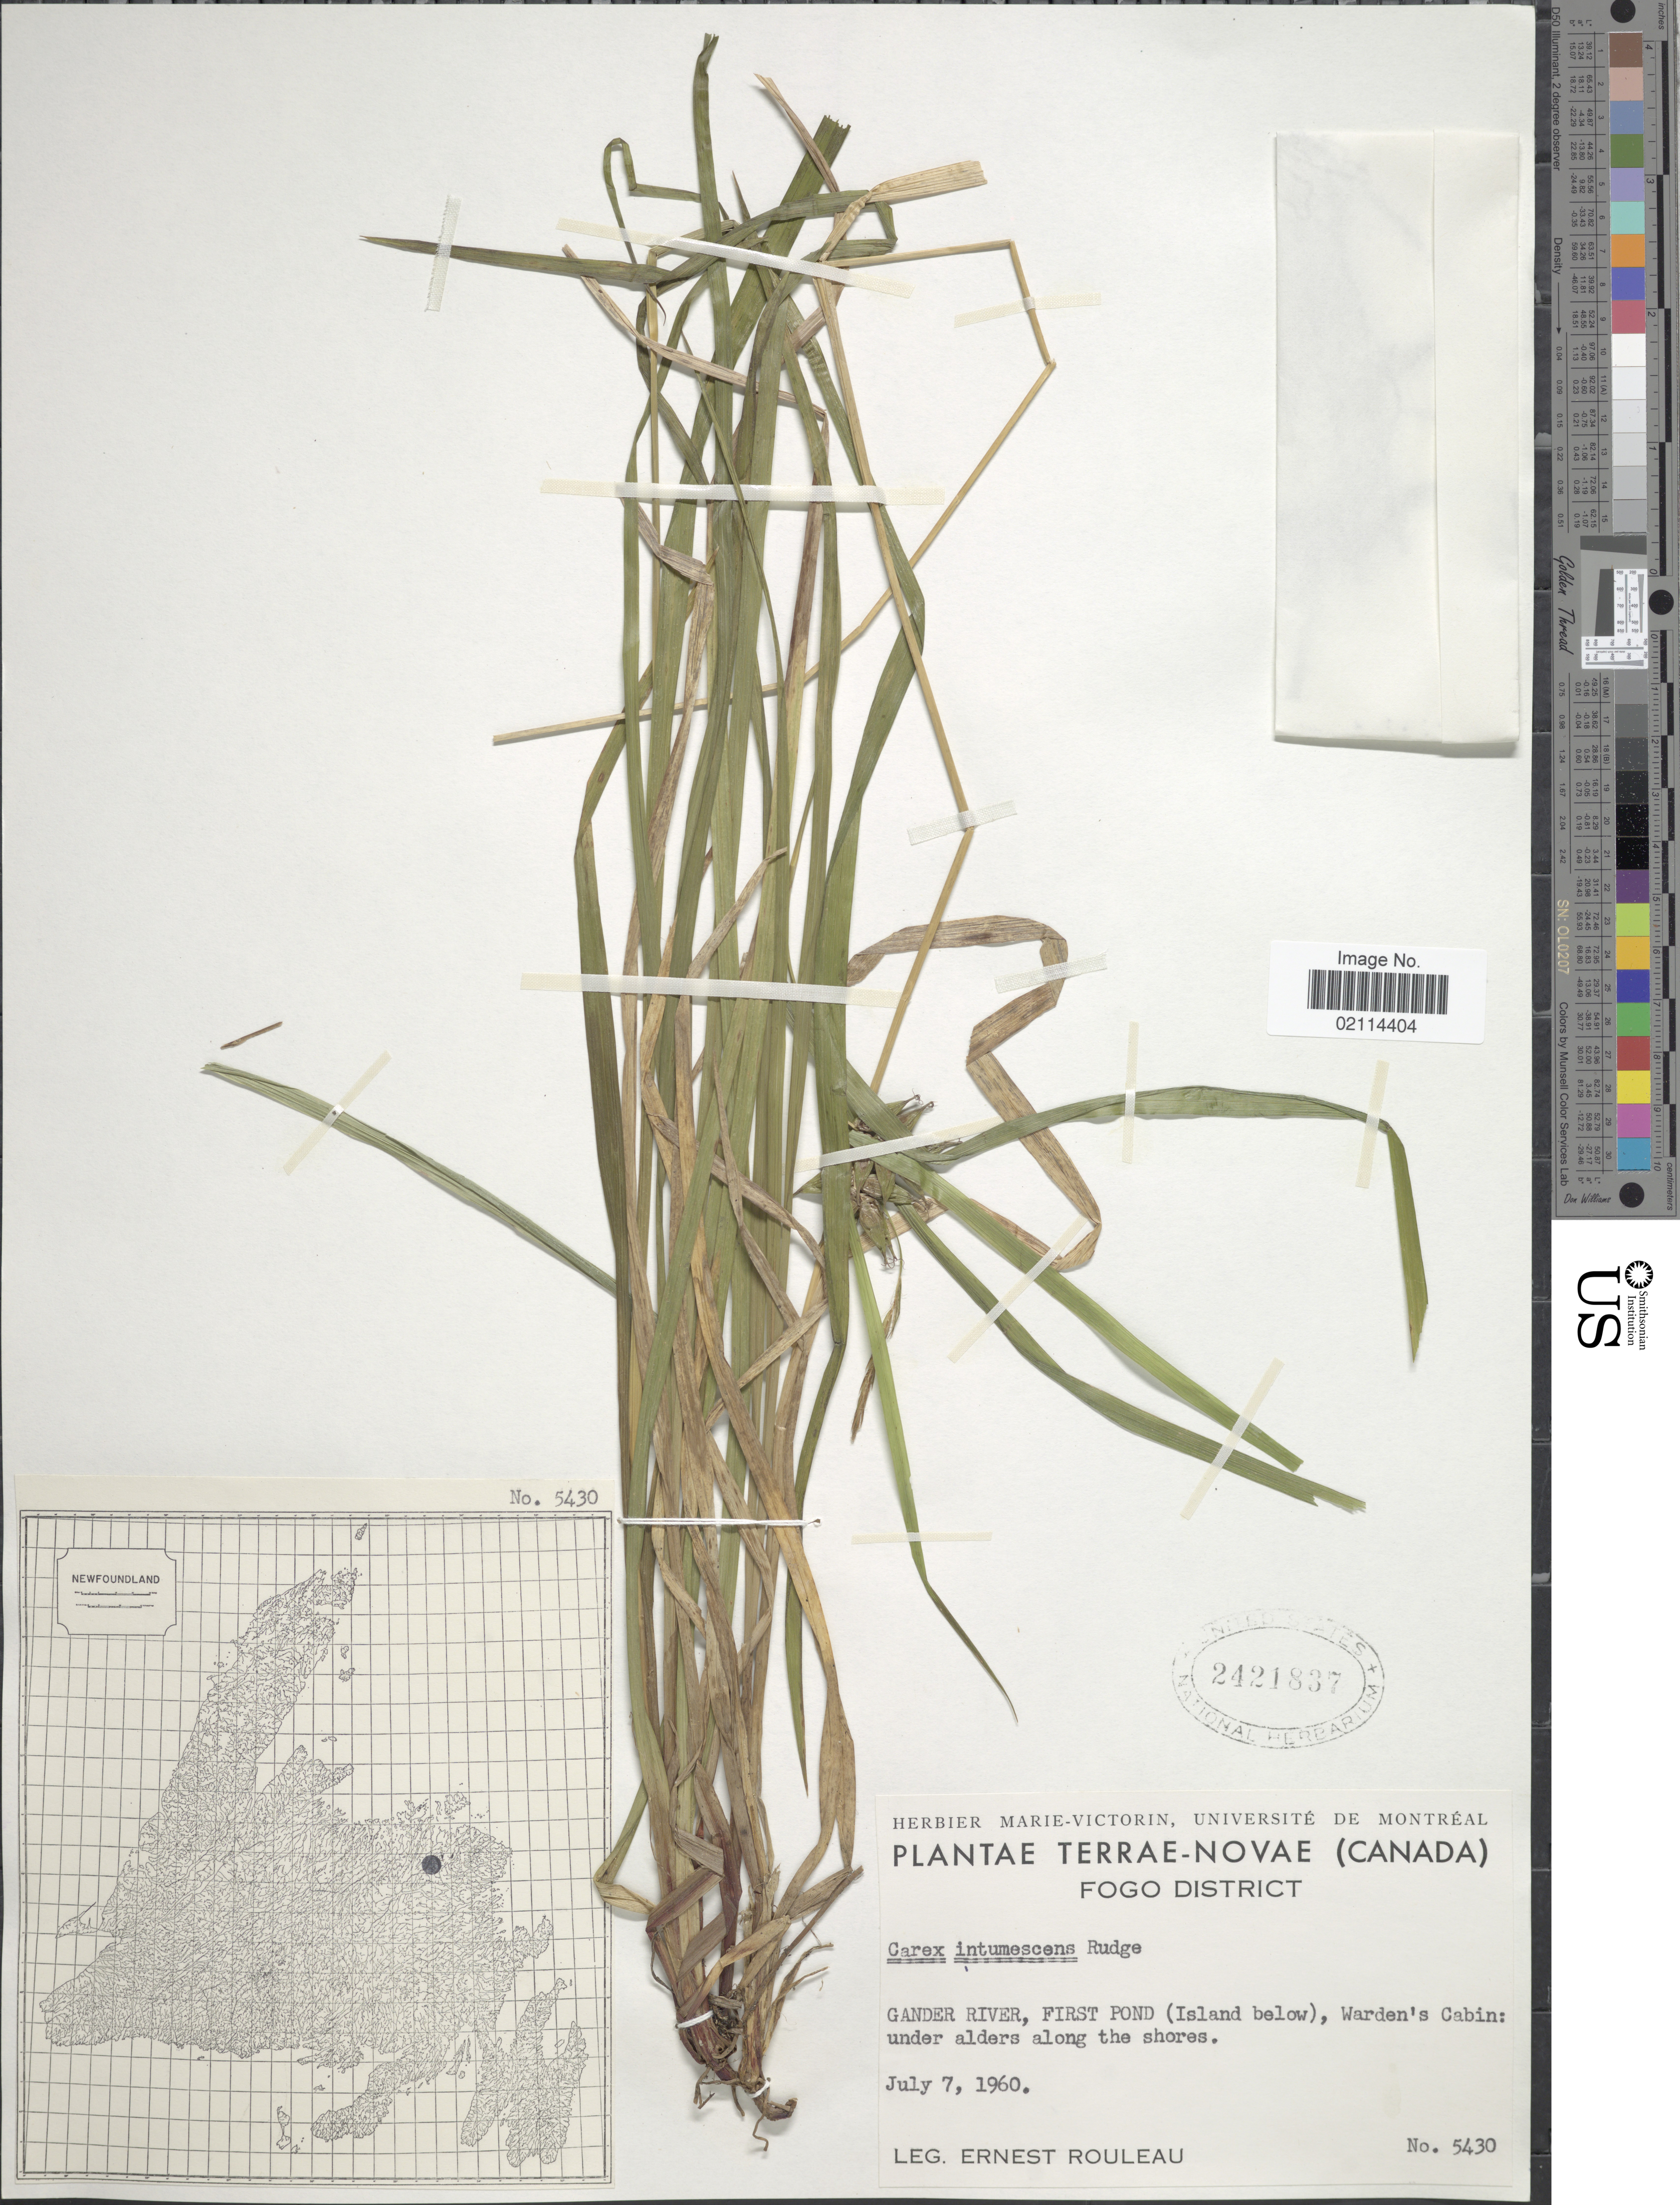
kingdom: Plantae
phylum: Tracheophyta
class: Liliopsida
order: Poales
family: Cyperaceae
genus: Carex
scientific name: Carex intumescens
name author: Rudge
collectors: E. Rouleau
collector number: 5430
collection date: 1960-07-07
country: Canada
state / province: Newfoundland and Labrador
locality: Terrae-Novae, Fogo District, Gander River, First Pond (Island belo), Warden's Cabin: under alders along the shores.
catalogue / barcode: US 2421837